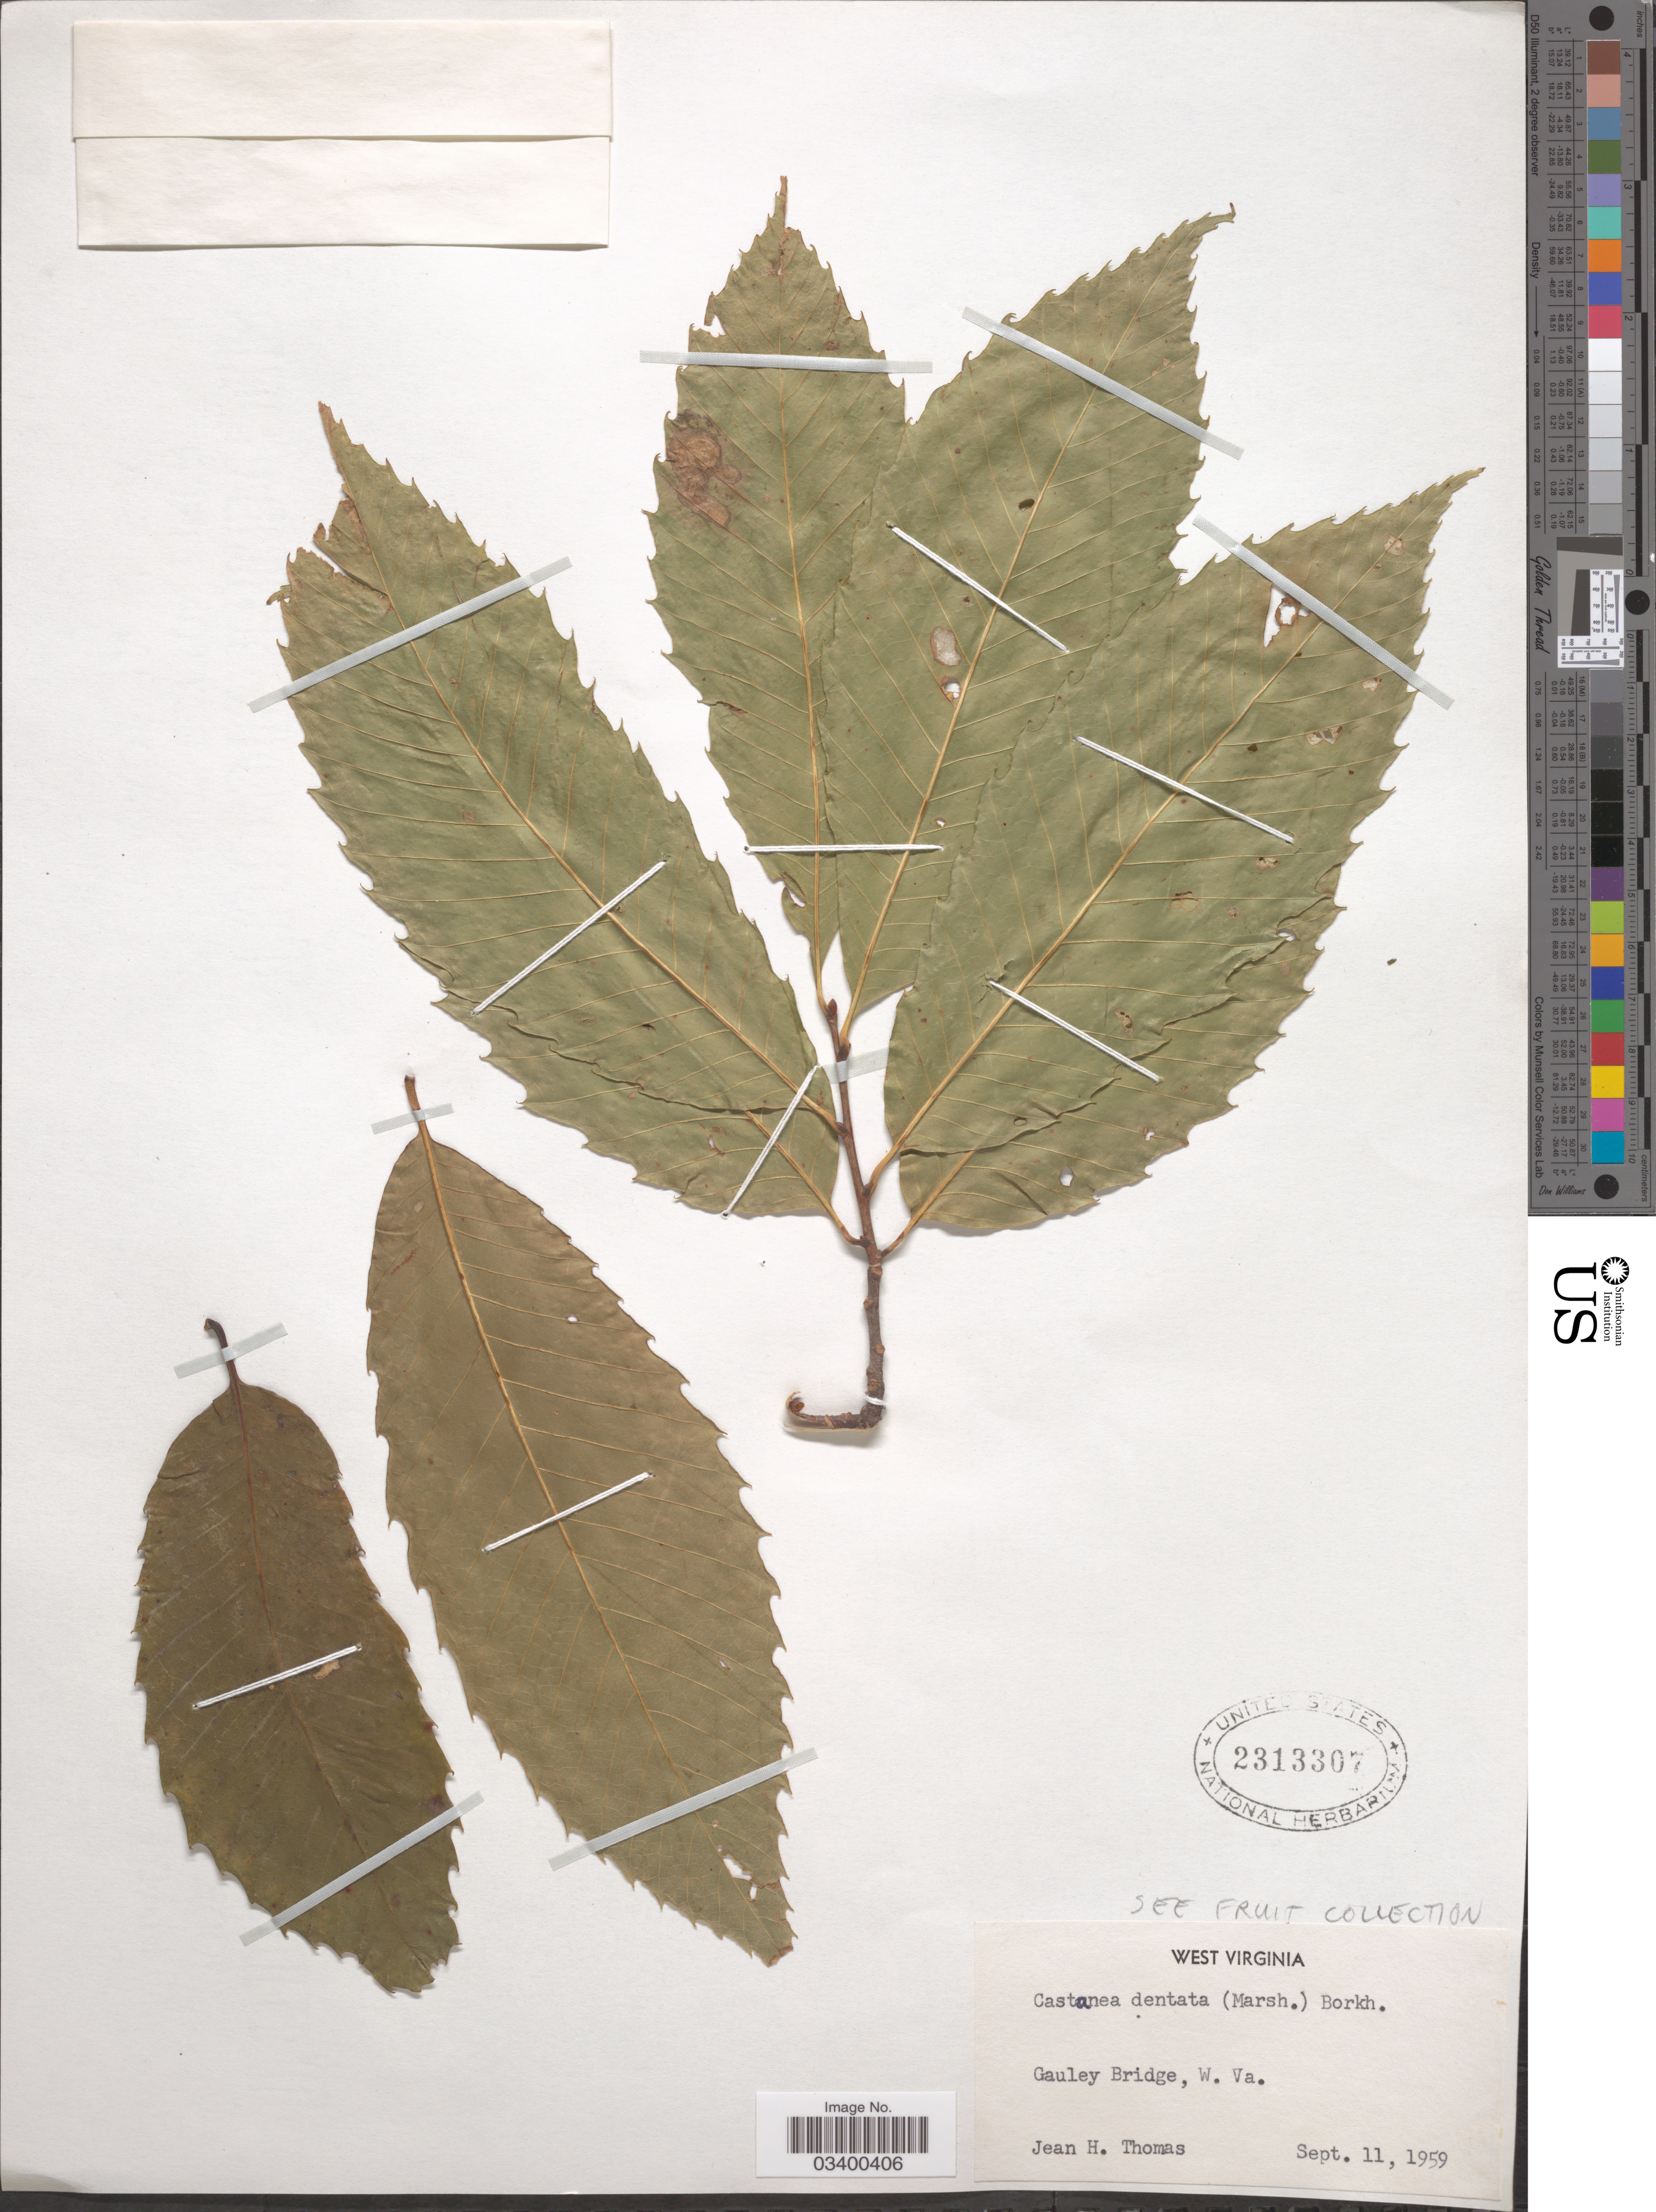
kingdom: Plantae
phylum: Tracheophyta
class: Magnoliopsida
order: Fagales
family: Fagaceae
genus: Castanea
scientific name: Castanea dentata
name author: (Marshall) Borkh.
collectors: J. H. Thomas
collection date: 1959-09-11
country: United States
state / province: West Virginia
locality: Gauley Bridge, W. Va.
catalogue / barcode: US 2313307